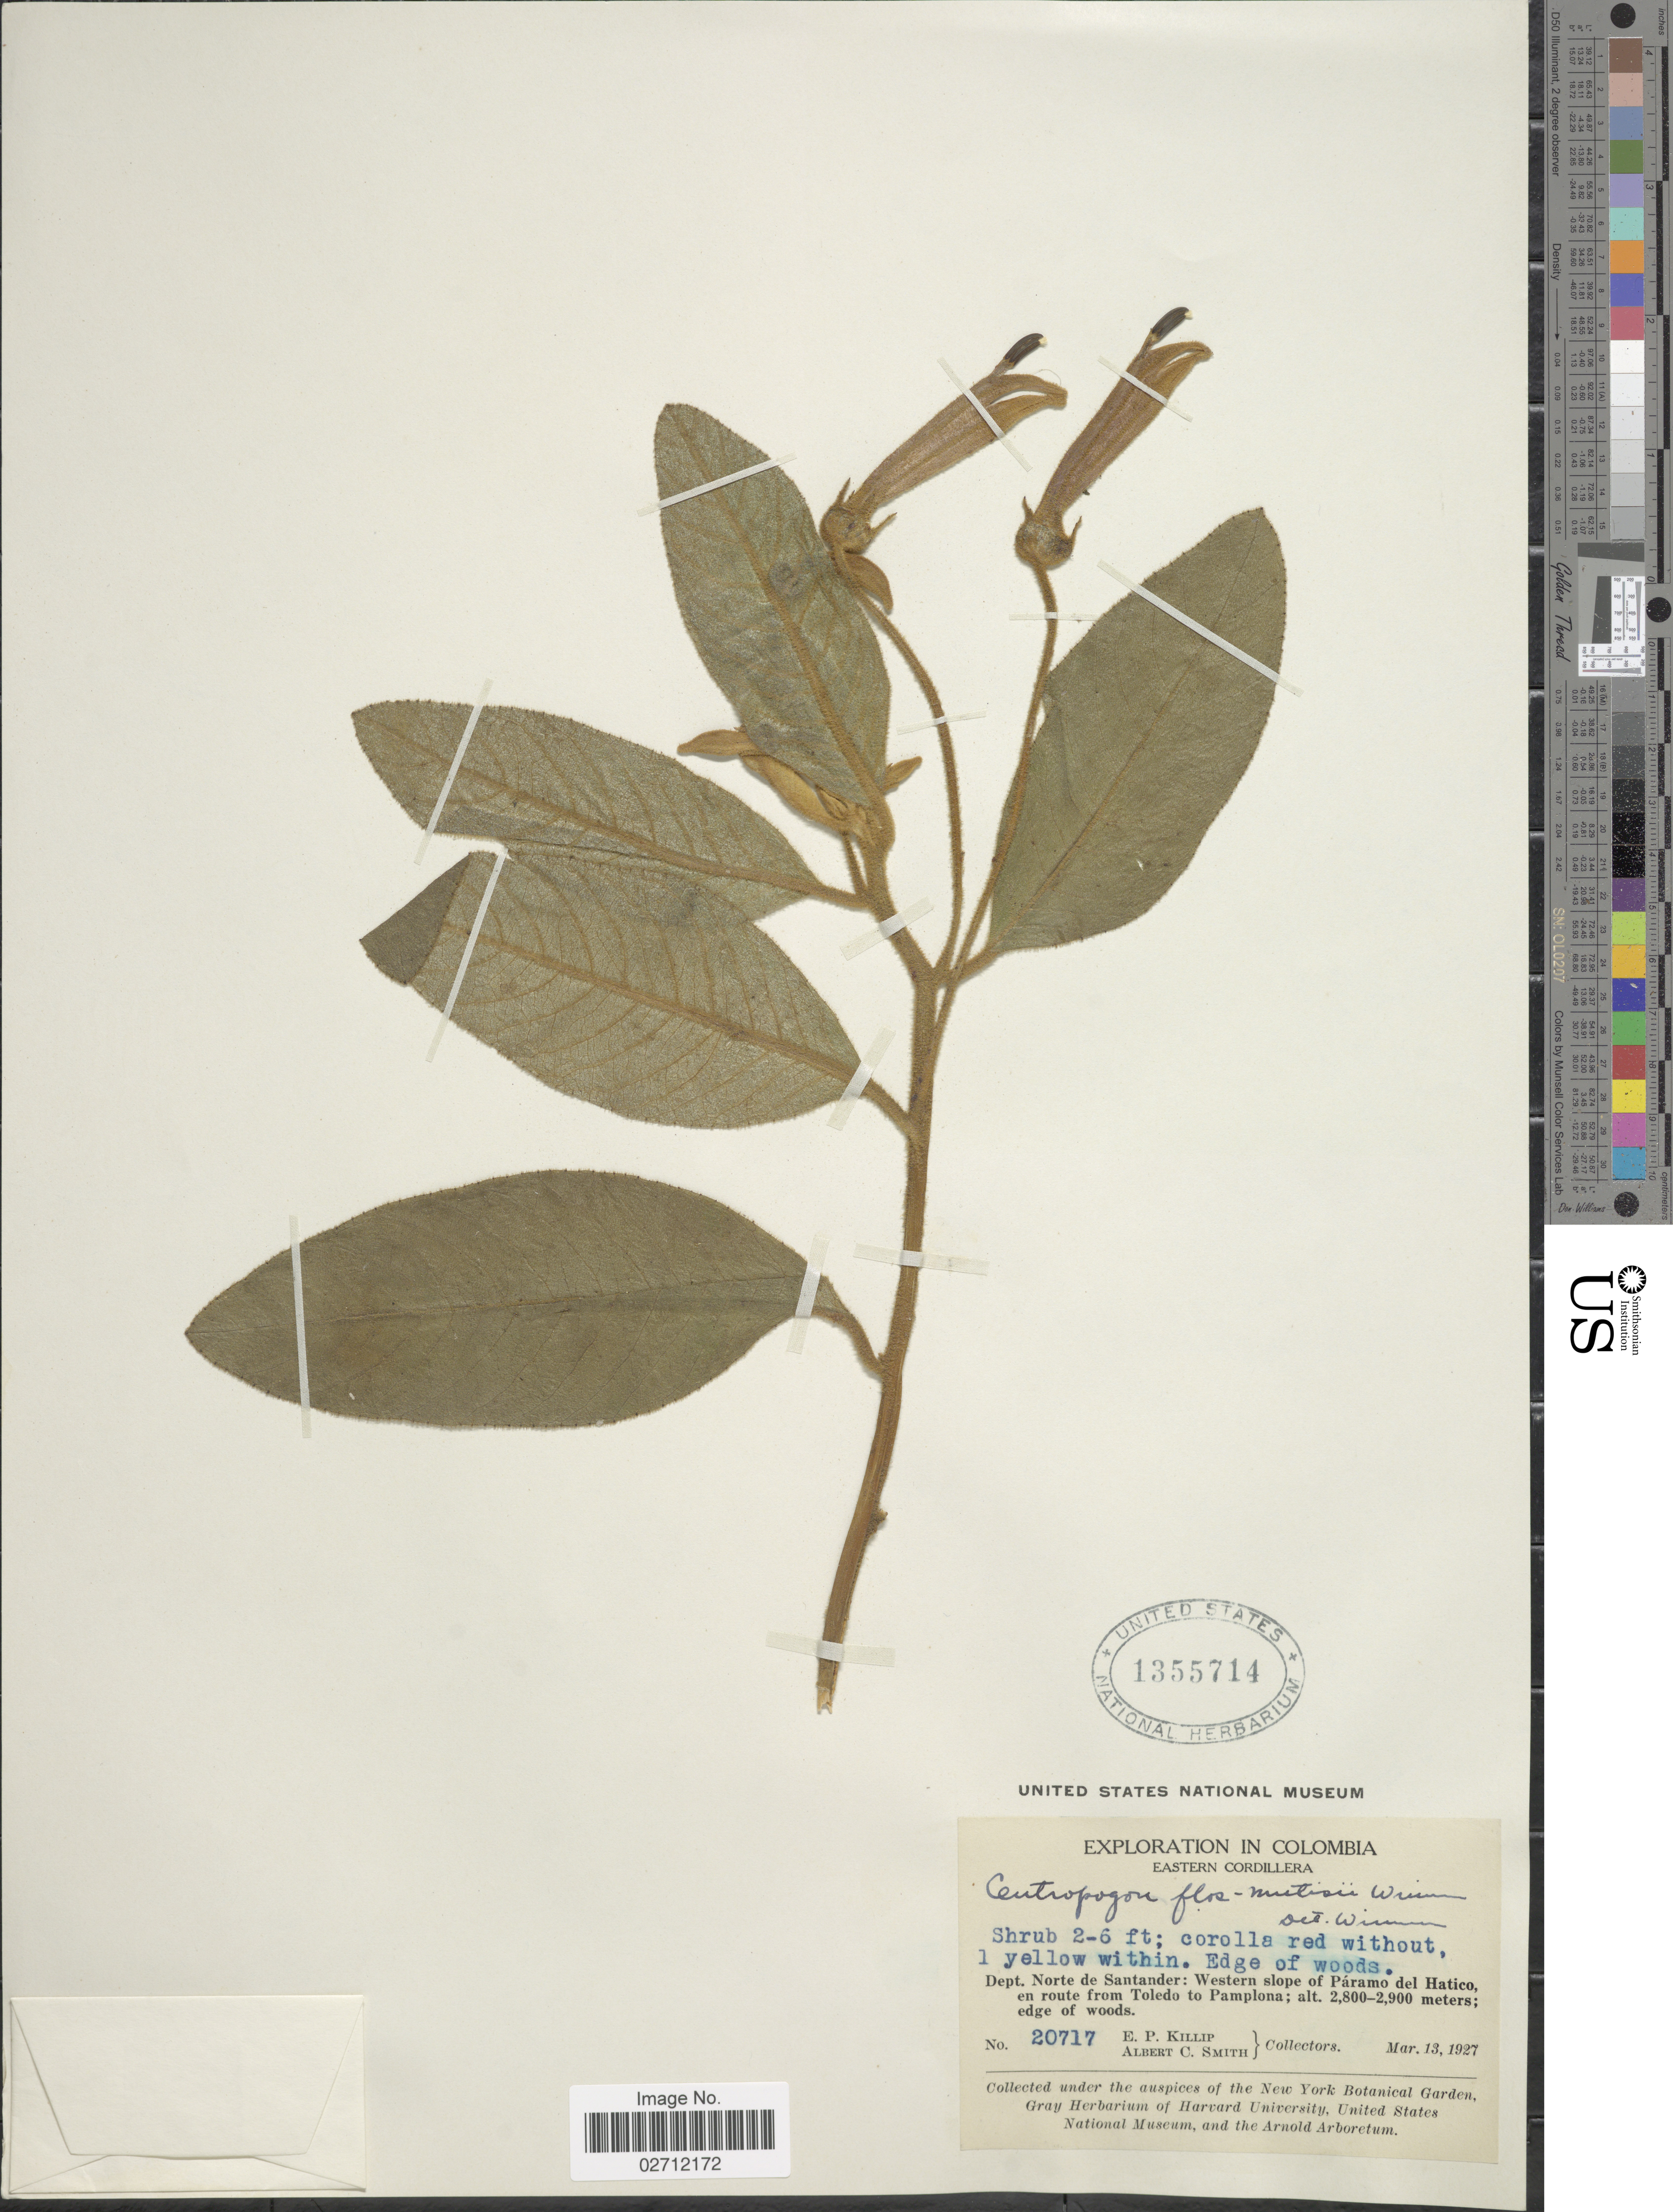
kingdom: Plantae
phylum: Tracheophyta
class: Magnoliopsida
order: Asterales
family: Campanulaceae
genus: Centropogon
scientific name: Centropogon flos-mutisii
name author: E. Wimm.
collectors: E. P. Killip & A. C. Smith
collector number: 20717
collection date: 1927-03-13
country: Colombia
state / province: Norte de Santander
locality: Eastern Cordillera, western slope of Paramo del Hatico, en route from Toledo to Pamplona, edge of woods.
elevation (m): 2800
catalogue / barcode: US 1355714